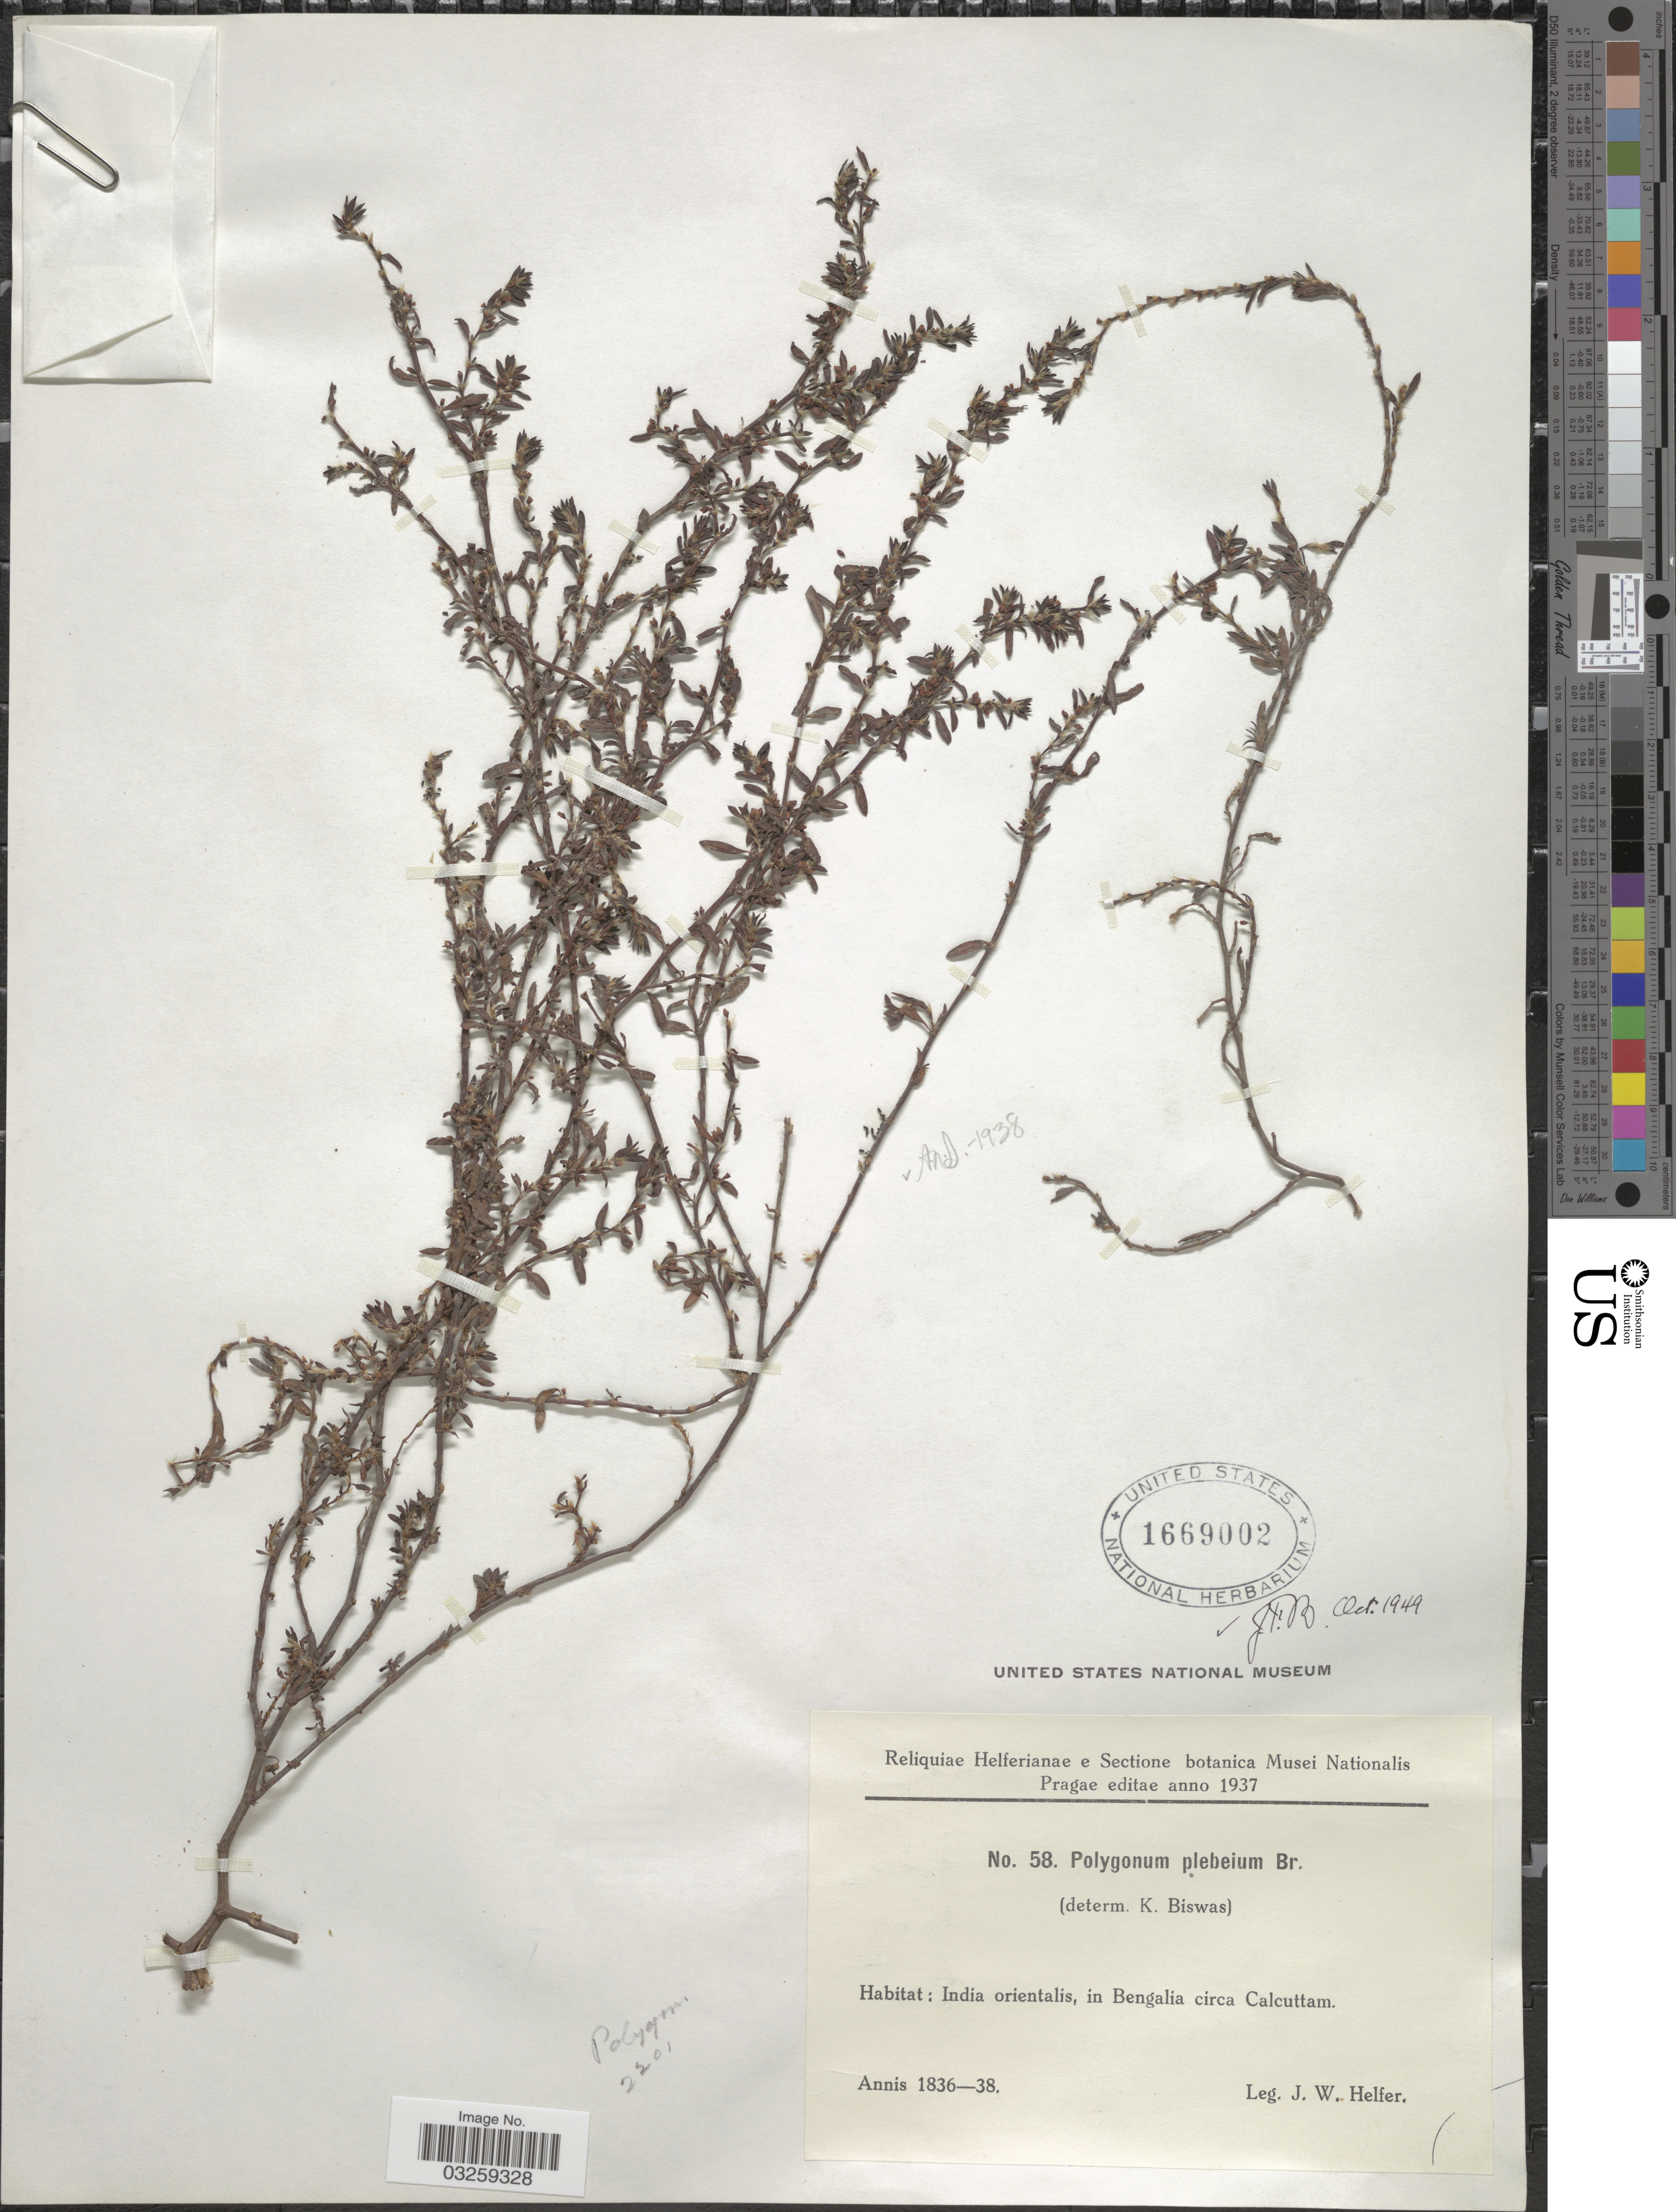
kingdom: Plantae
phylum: Tracheophyta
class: Magnoliopsida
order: Caryophyllales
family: Polygonaceae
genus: Polygonum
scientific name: Polygonum plebeium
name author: R. Br.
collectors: J. W. Helfer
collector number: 58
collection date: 1836/1838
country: India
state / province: West Bengal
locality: India orientalis, in Bengalia circa Calcuttam.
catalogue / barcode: US 1669002